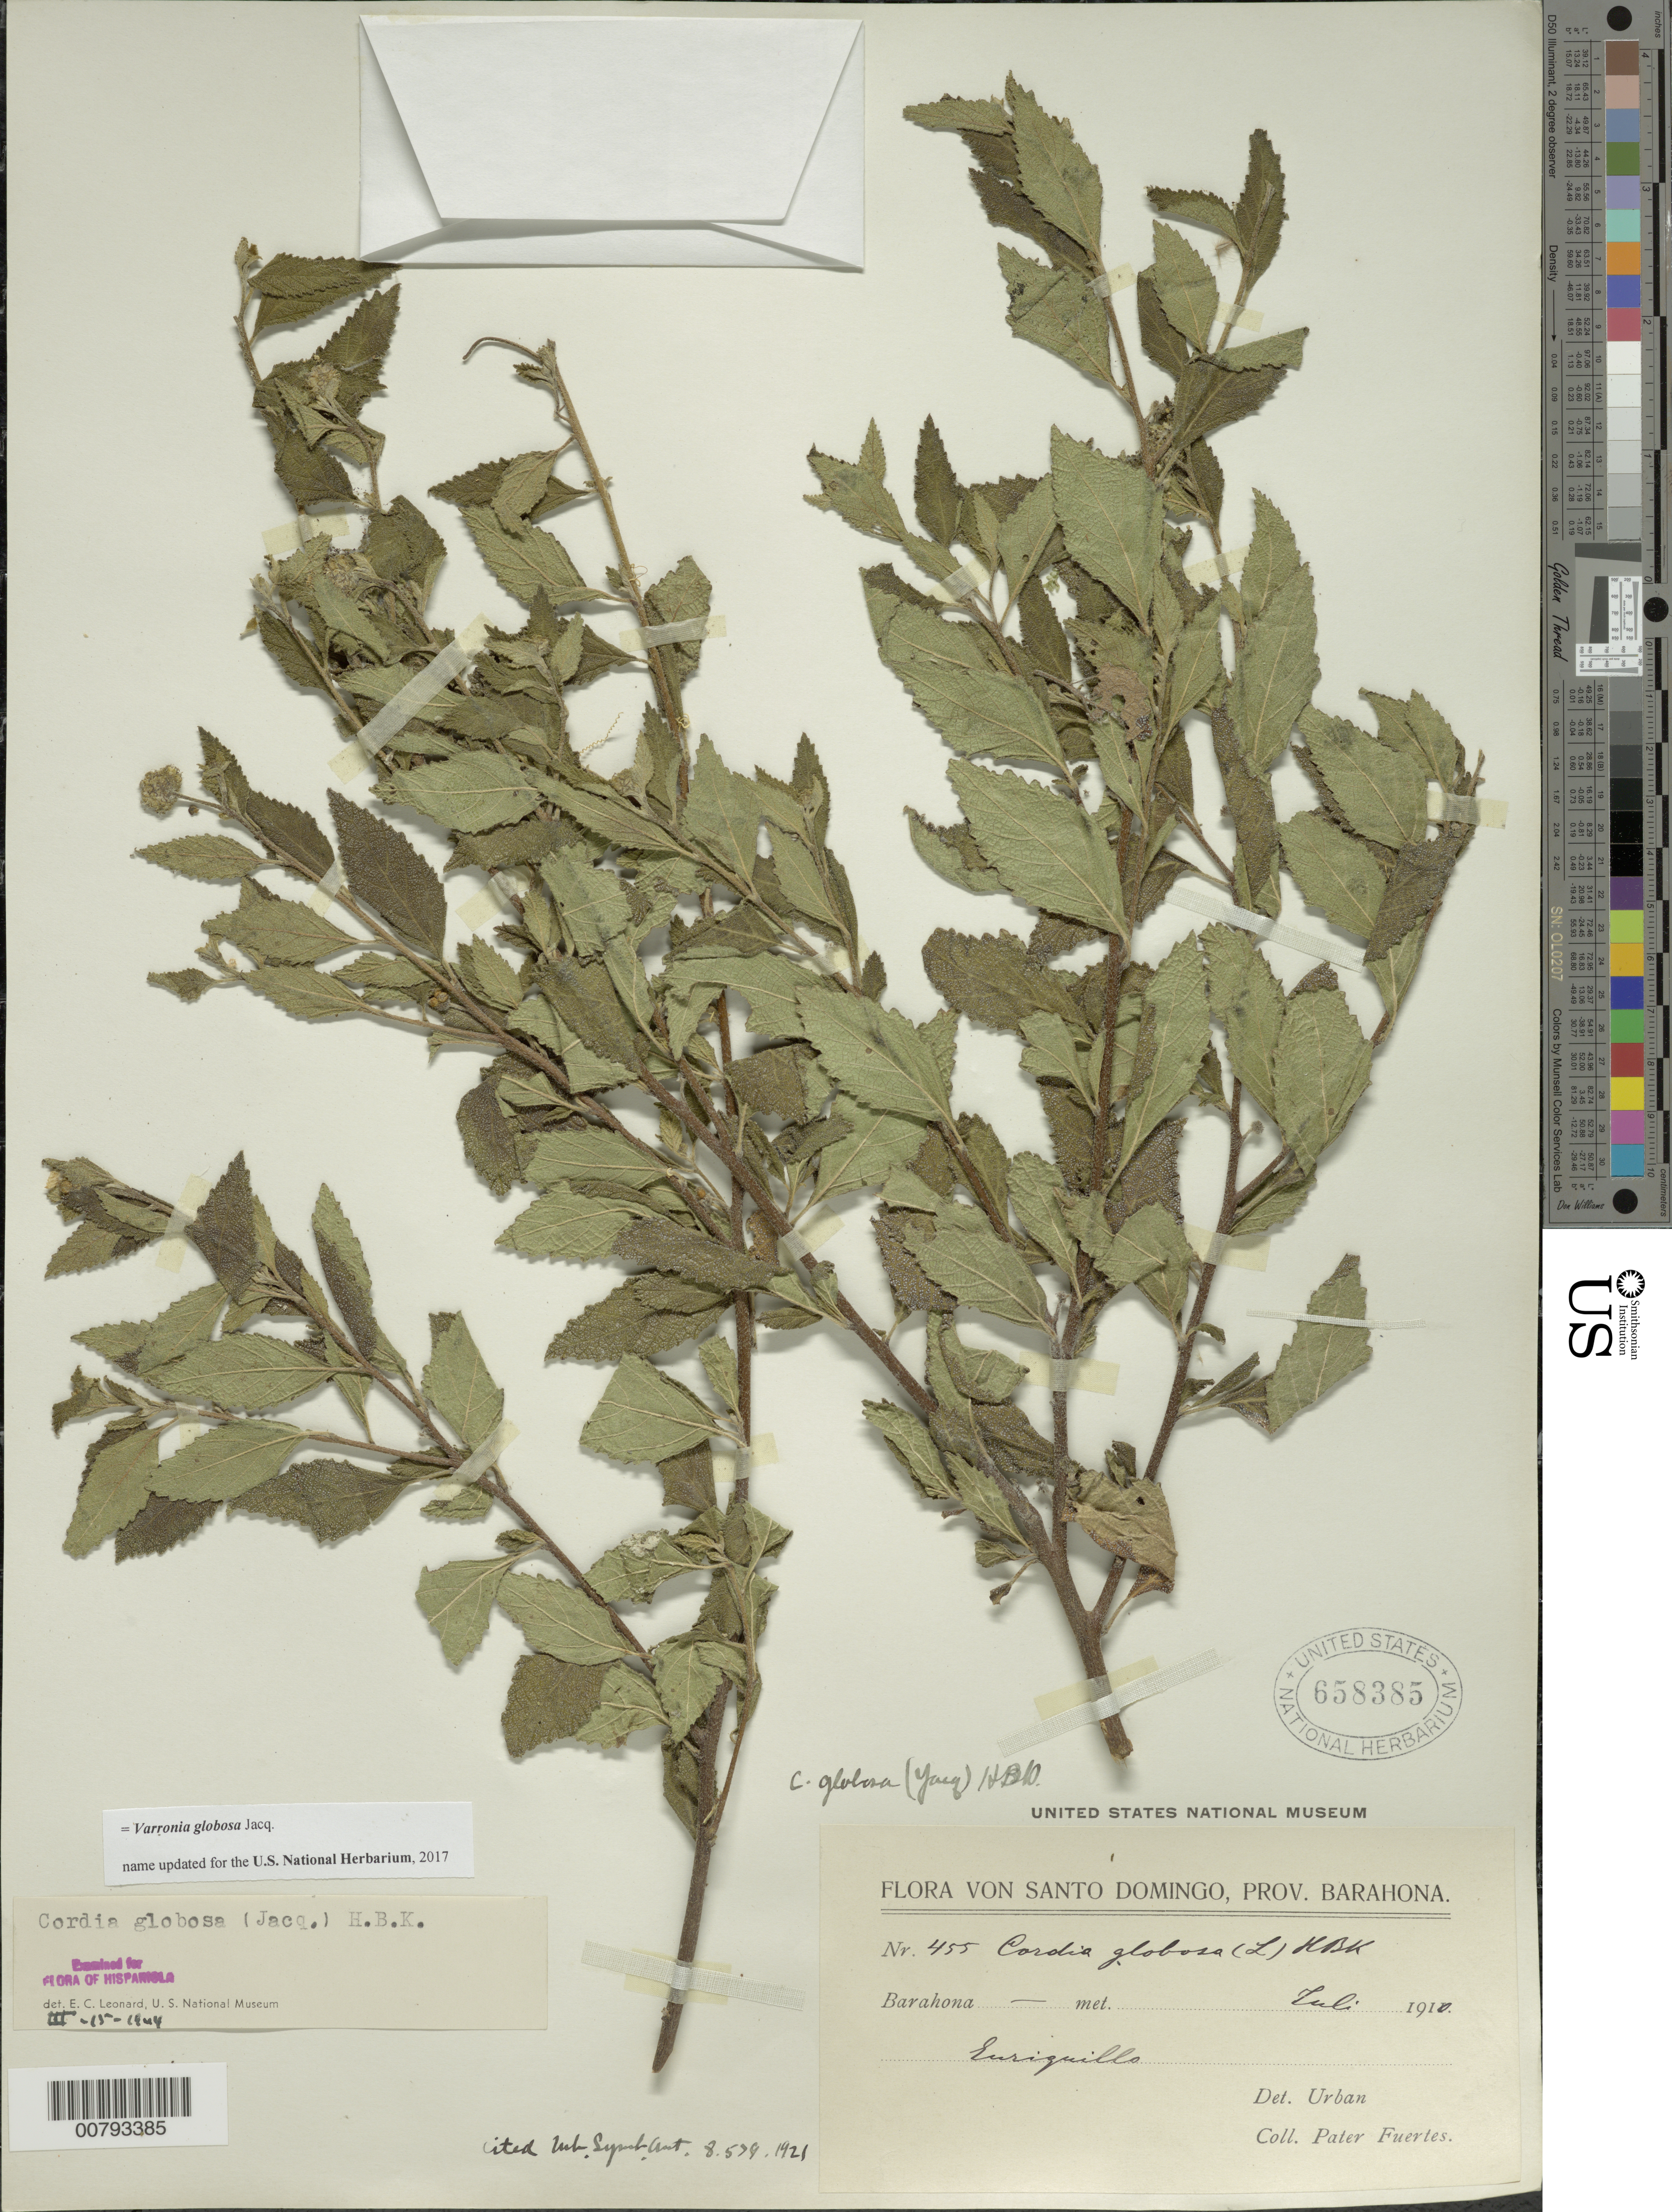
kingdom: Plantae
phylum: Tracheophyta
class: Magnoliopsida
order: Boraginales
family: Cordiaceae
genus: Cordia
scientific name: Cordia globosa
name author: (Jacq.) Kunth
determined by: Leonard, Emery C., (US)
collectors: M. D. Fuertes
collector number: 455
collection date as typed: Mar 1910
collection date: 1910-03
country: Dominican Republic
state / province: Barahona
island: Hispaniola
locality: Enriquillo.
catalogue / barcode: US 658385